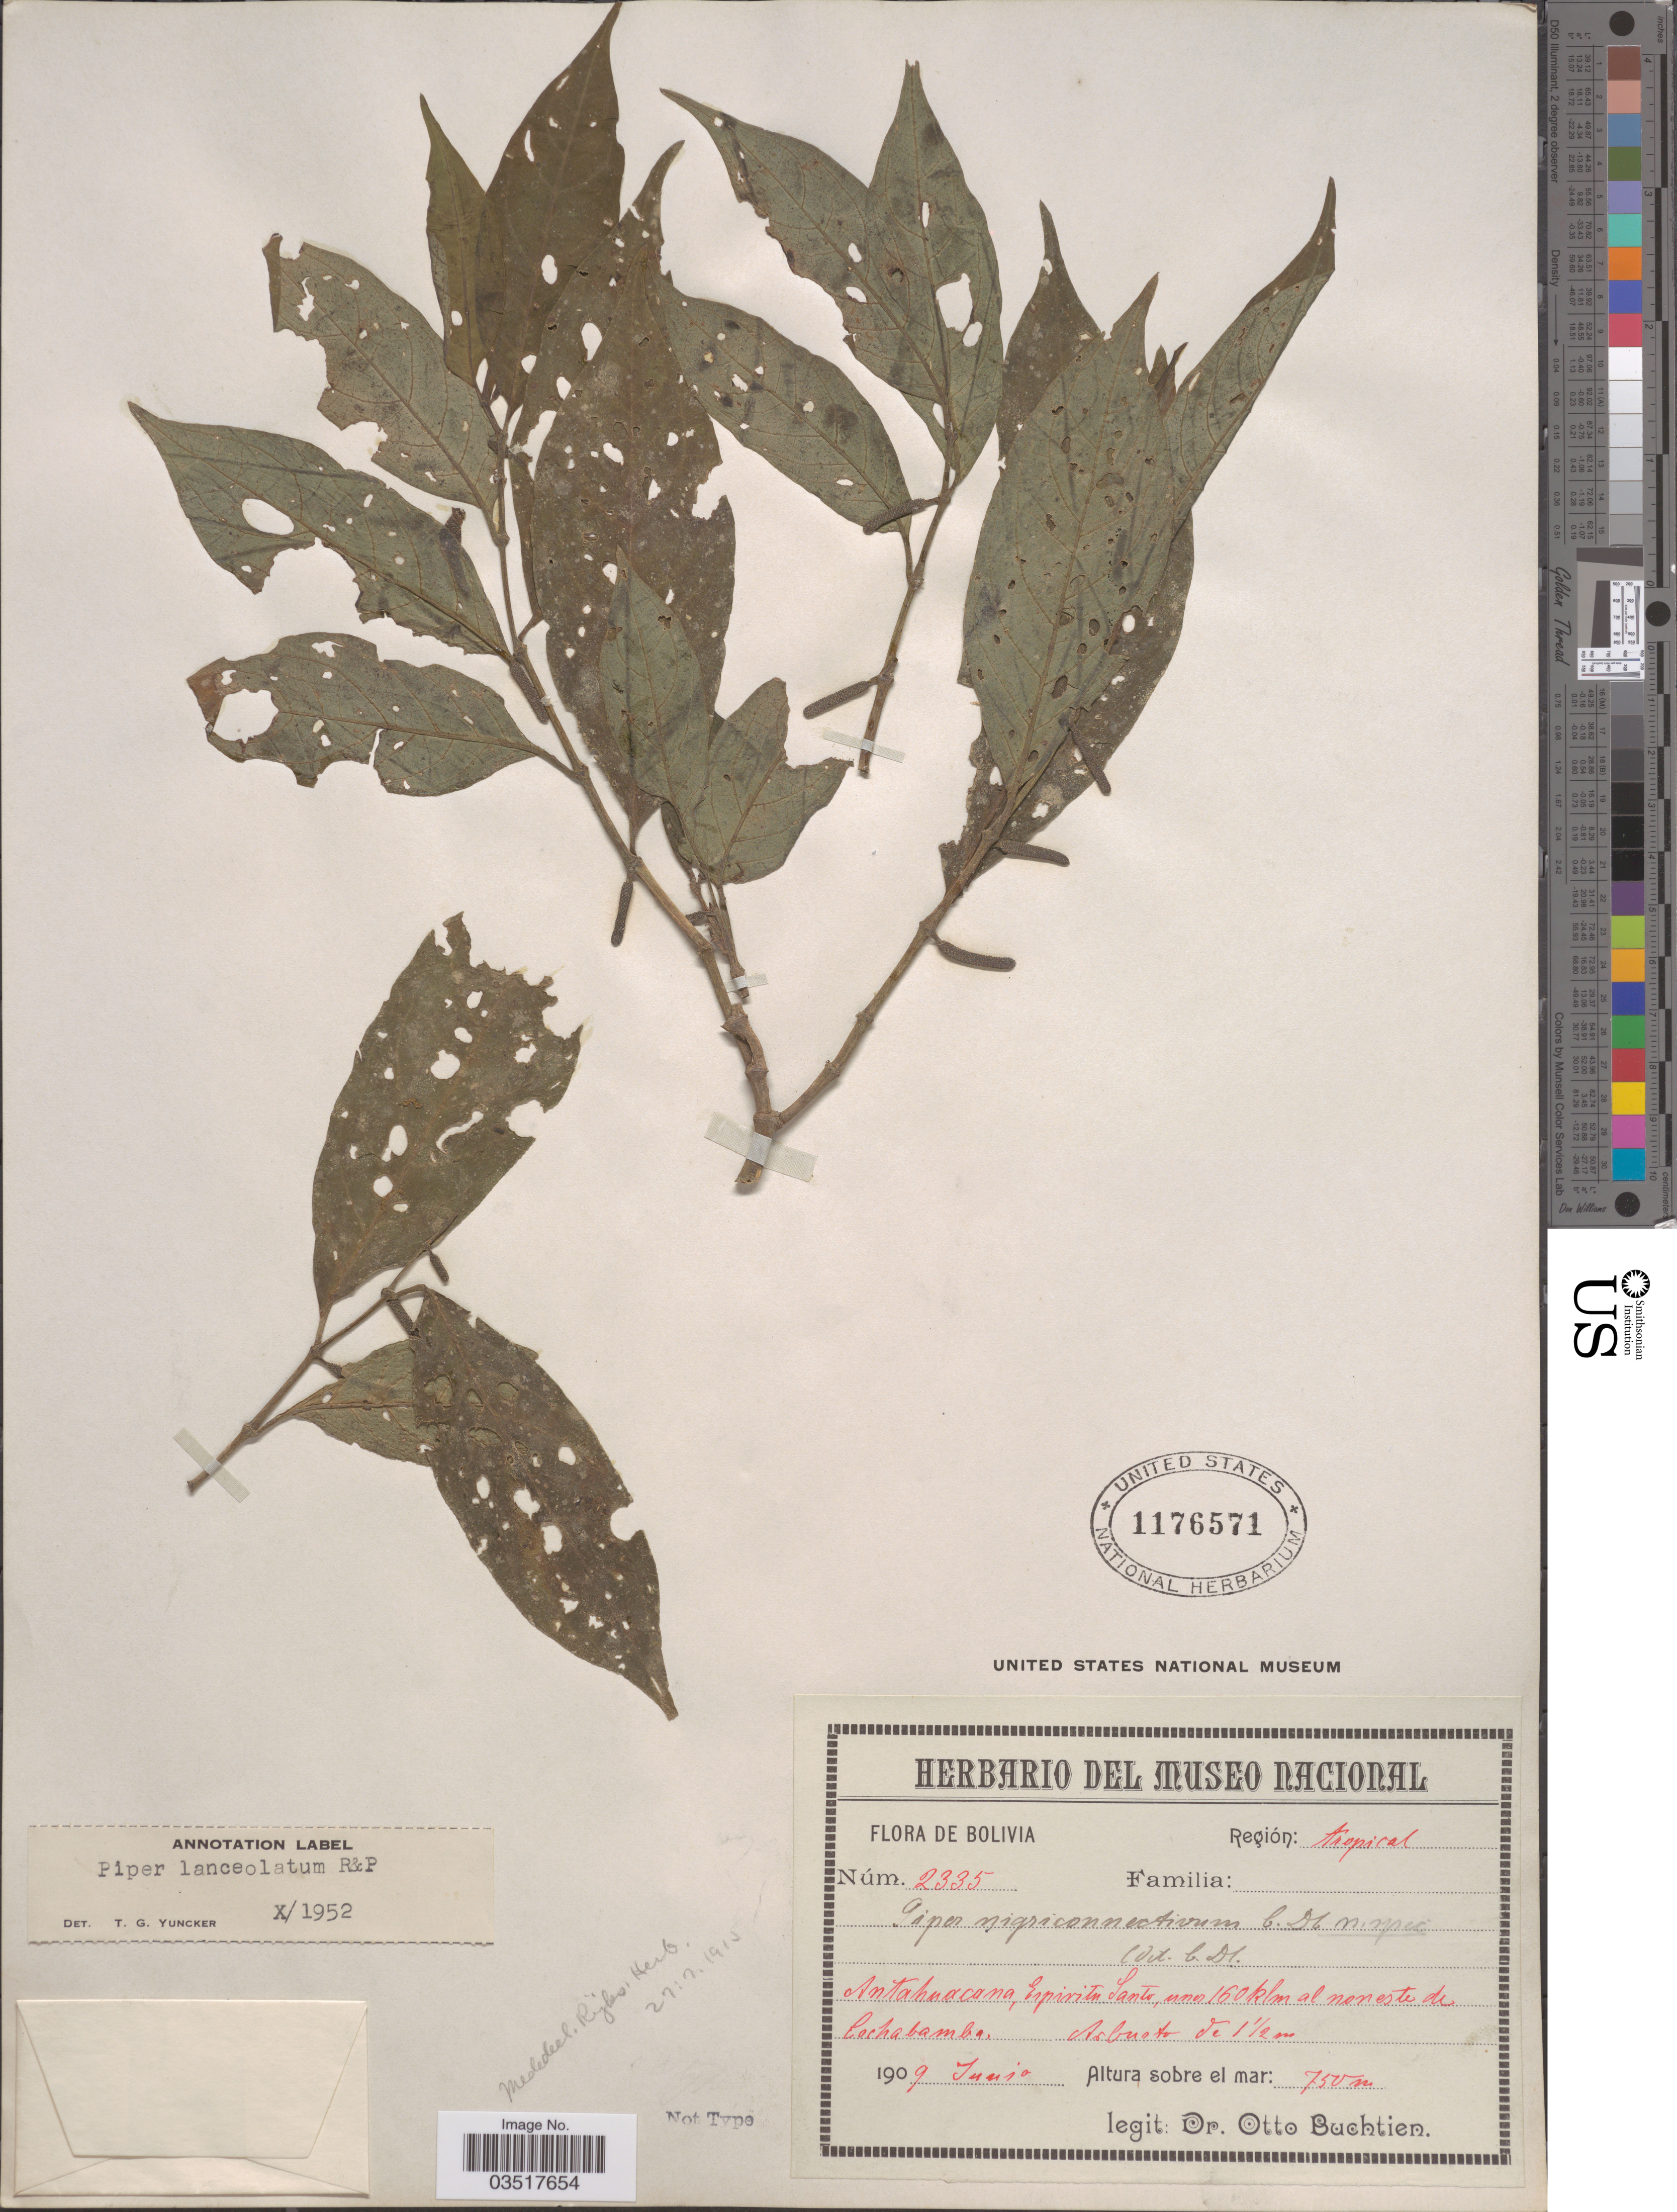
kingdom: Plantae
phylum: Tracheophyta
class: Magnoliopsida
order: Piperales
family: Piperaceae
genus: Piper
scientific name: Piper lanceolatum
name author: Ruiz & Pav.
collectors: O. Buchtien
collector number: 2335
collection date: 1909-06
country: Bolivia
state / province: Cochabamba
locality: Región: tropical. Antahuacana, Espiritu Santo, unos 160 klm at noreste de Cochabamba.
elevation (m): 750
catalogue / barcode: US 1176571